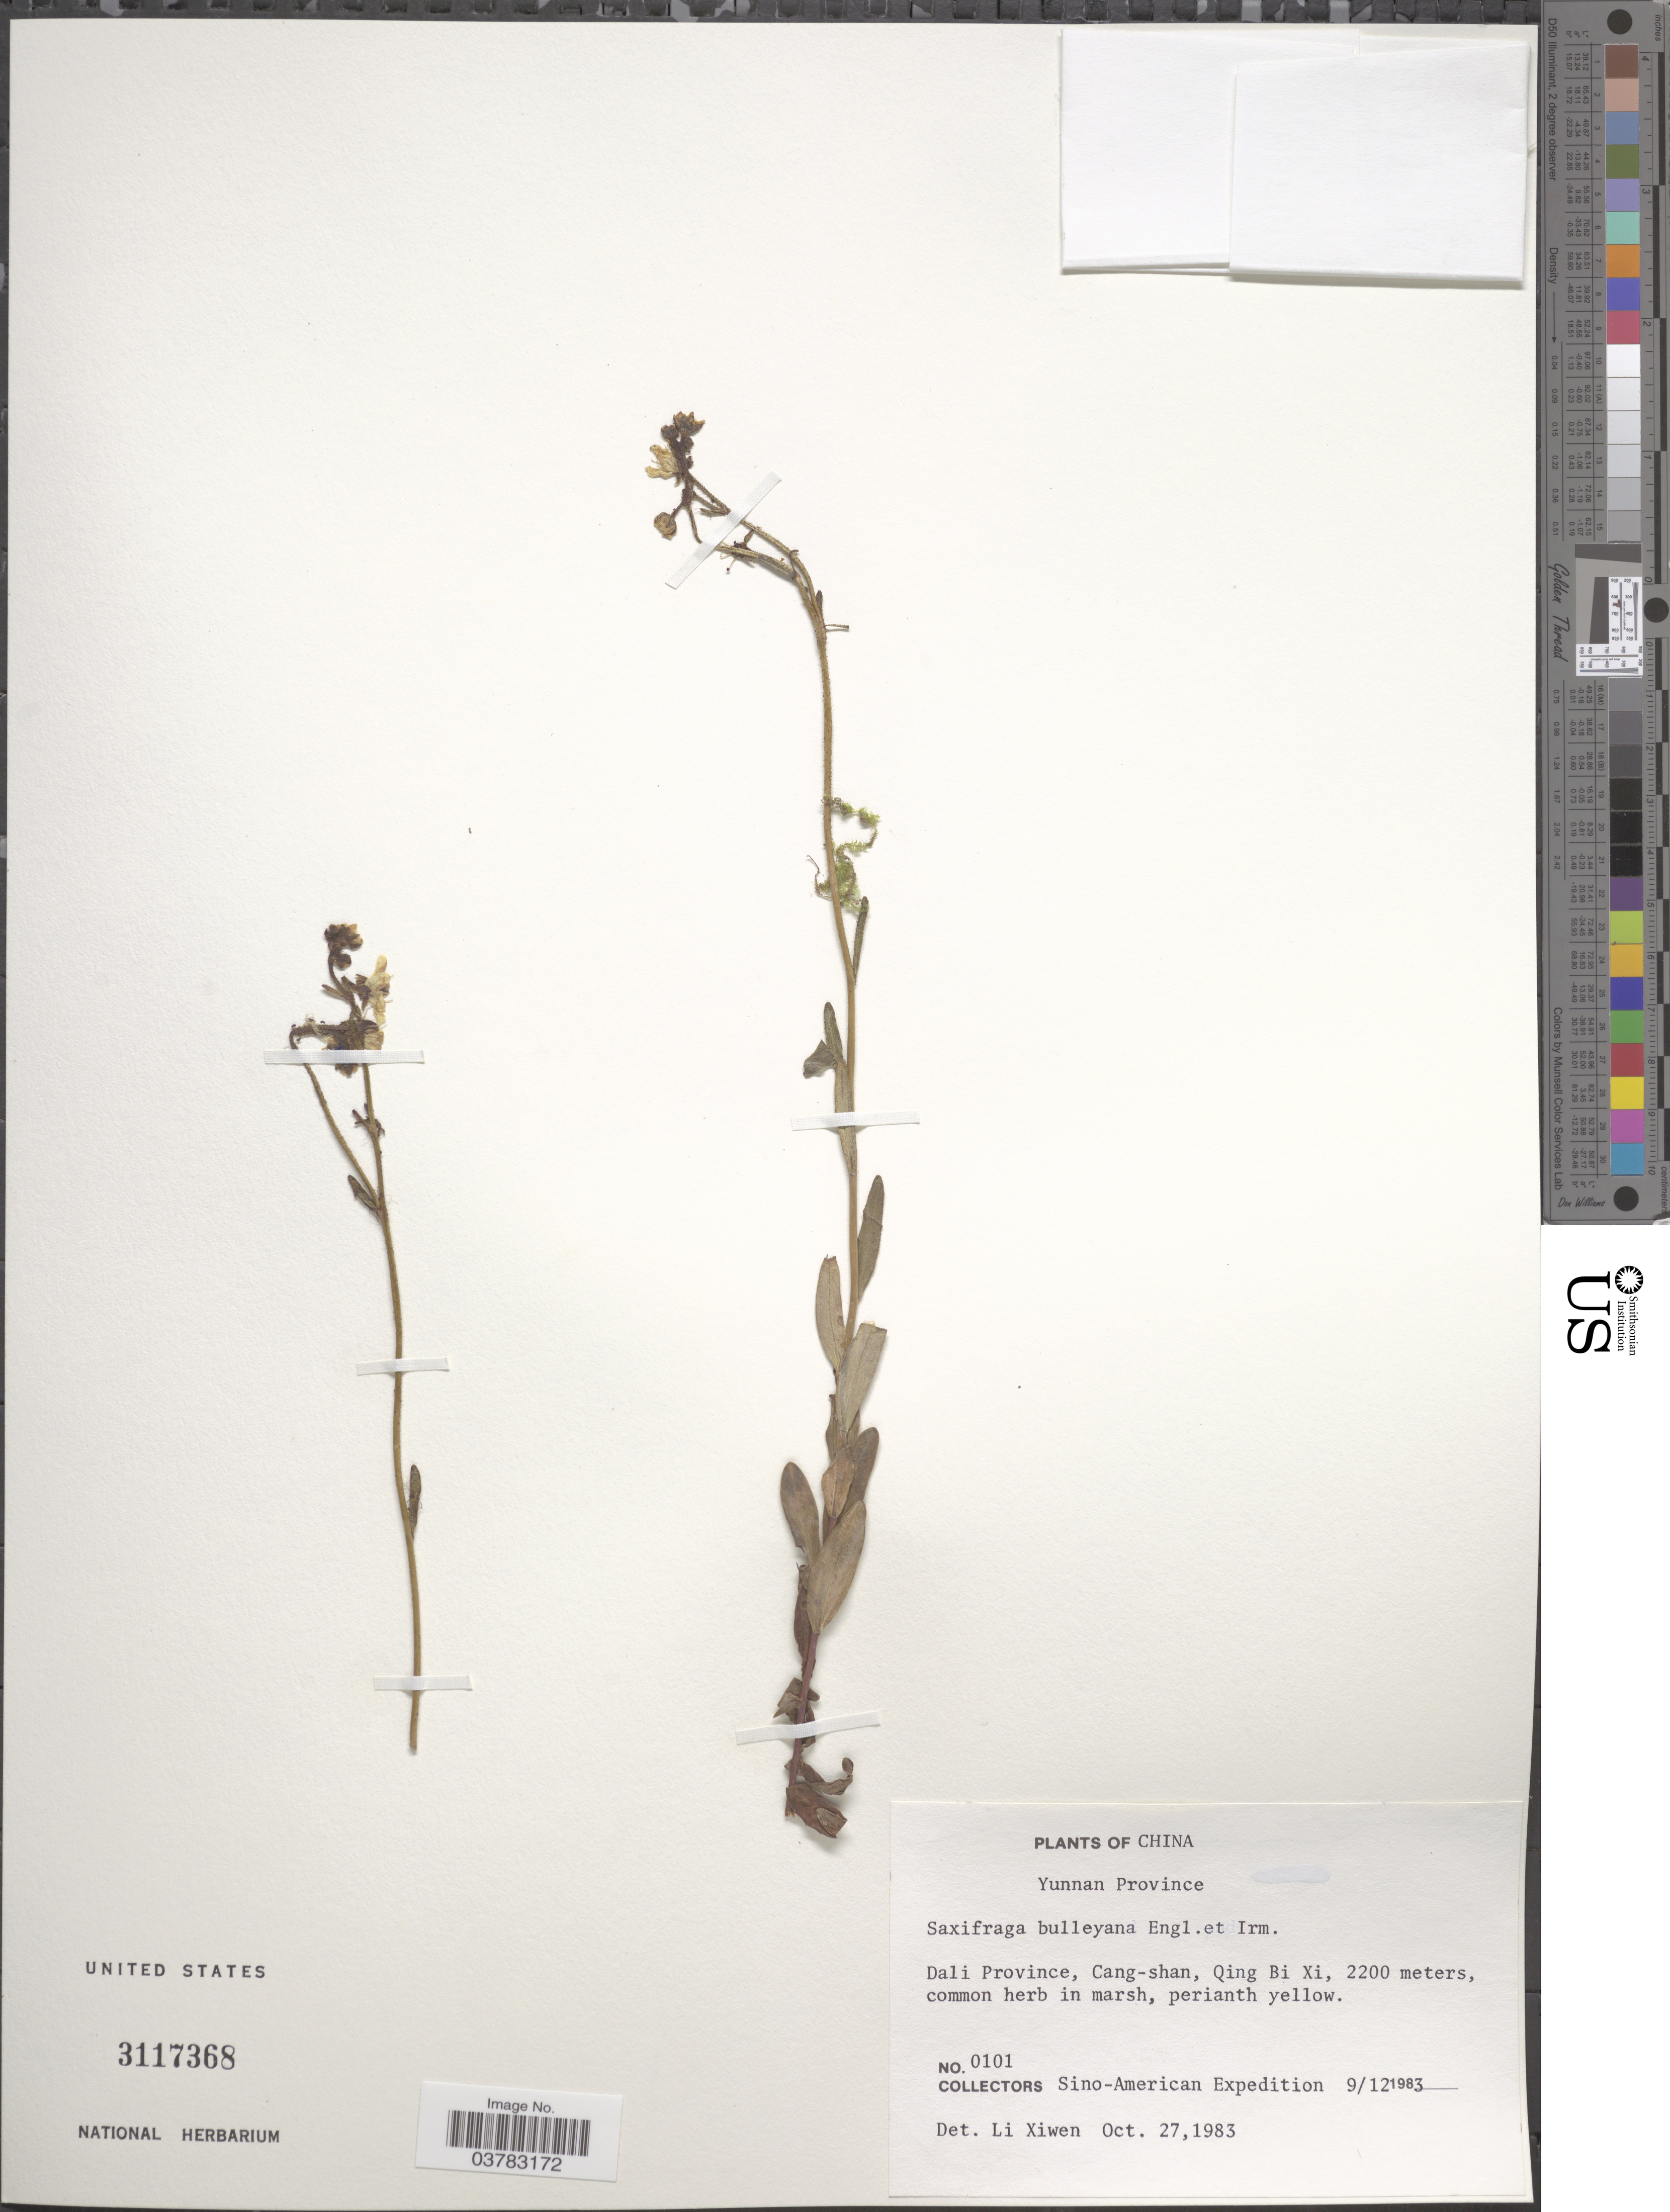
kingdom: Plantae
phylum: Tracheophyta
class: Magnoliopsida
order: Saxifragales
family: Saxifragaceae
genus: Saxifraga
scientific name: Saxifraga bulleyana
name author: Engl. & Irmsch.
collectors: Sino-American Expedition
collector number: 0101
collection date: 1983-12-09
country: China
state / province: Yunnan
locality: Dali Province, Cang-shan, Qing Bi Xi.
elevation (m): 2200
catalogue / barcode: US 3117368